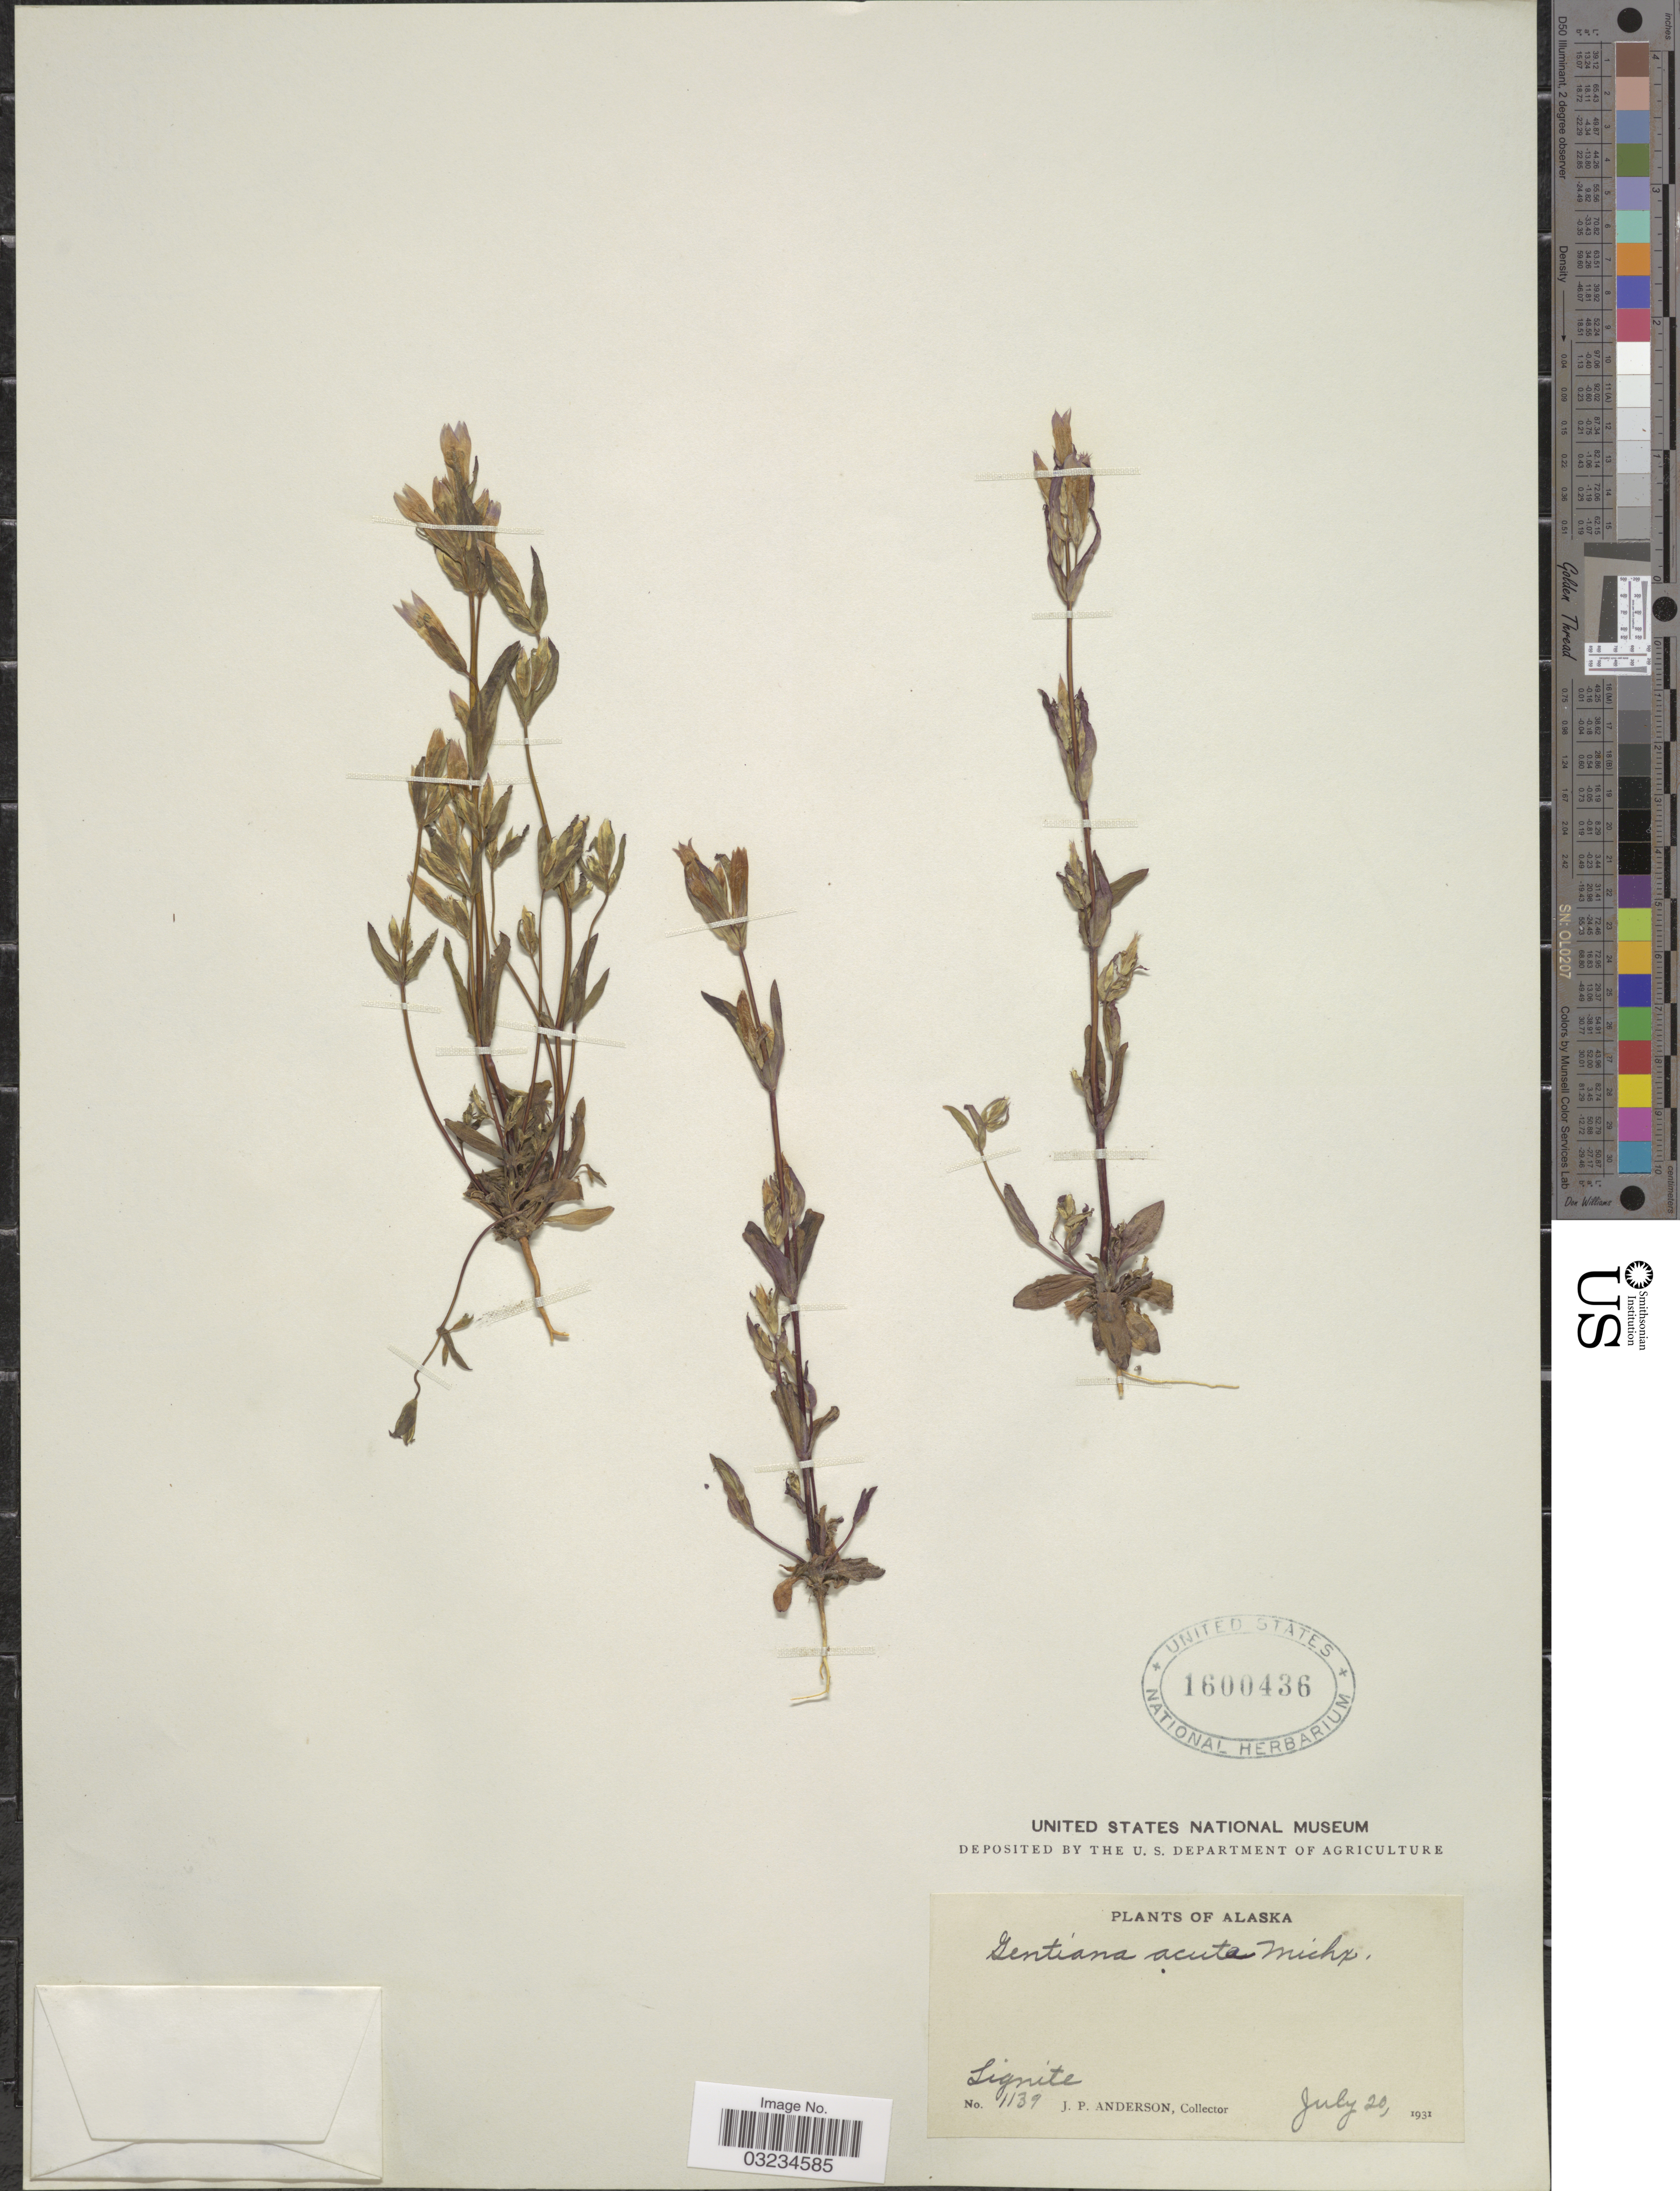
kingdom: Plantae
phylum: Tracheophyta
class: Magnoliopsida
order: Gentianales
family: Gentianaceae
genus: Gentiana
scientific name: Gentiana propinqua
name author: Richards.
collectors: J. P. Anderson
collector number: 1139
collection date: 1931-07-20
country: United States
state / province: Alaska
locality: Lignite.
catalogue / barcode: US 1600436